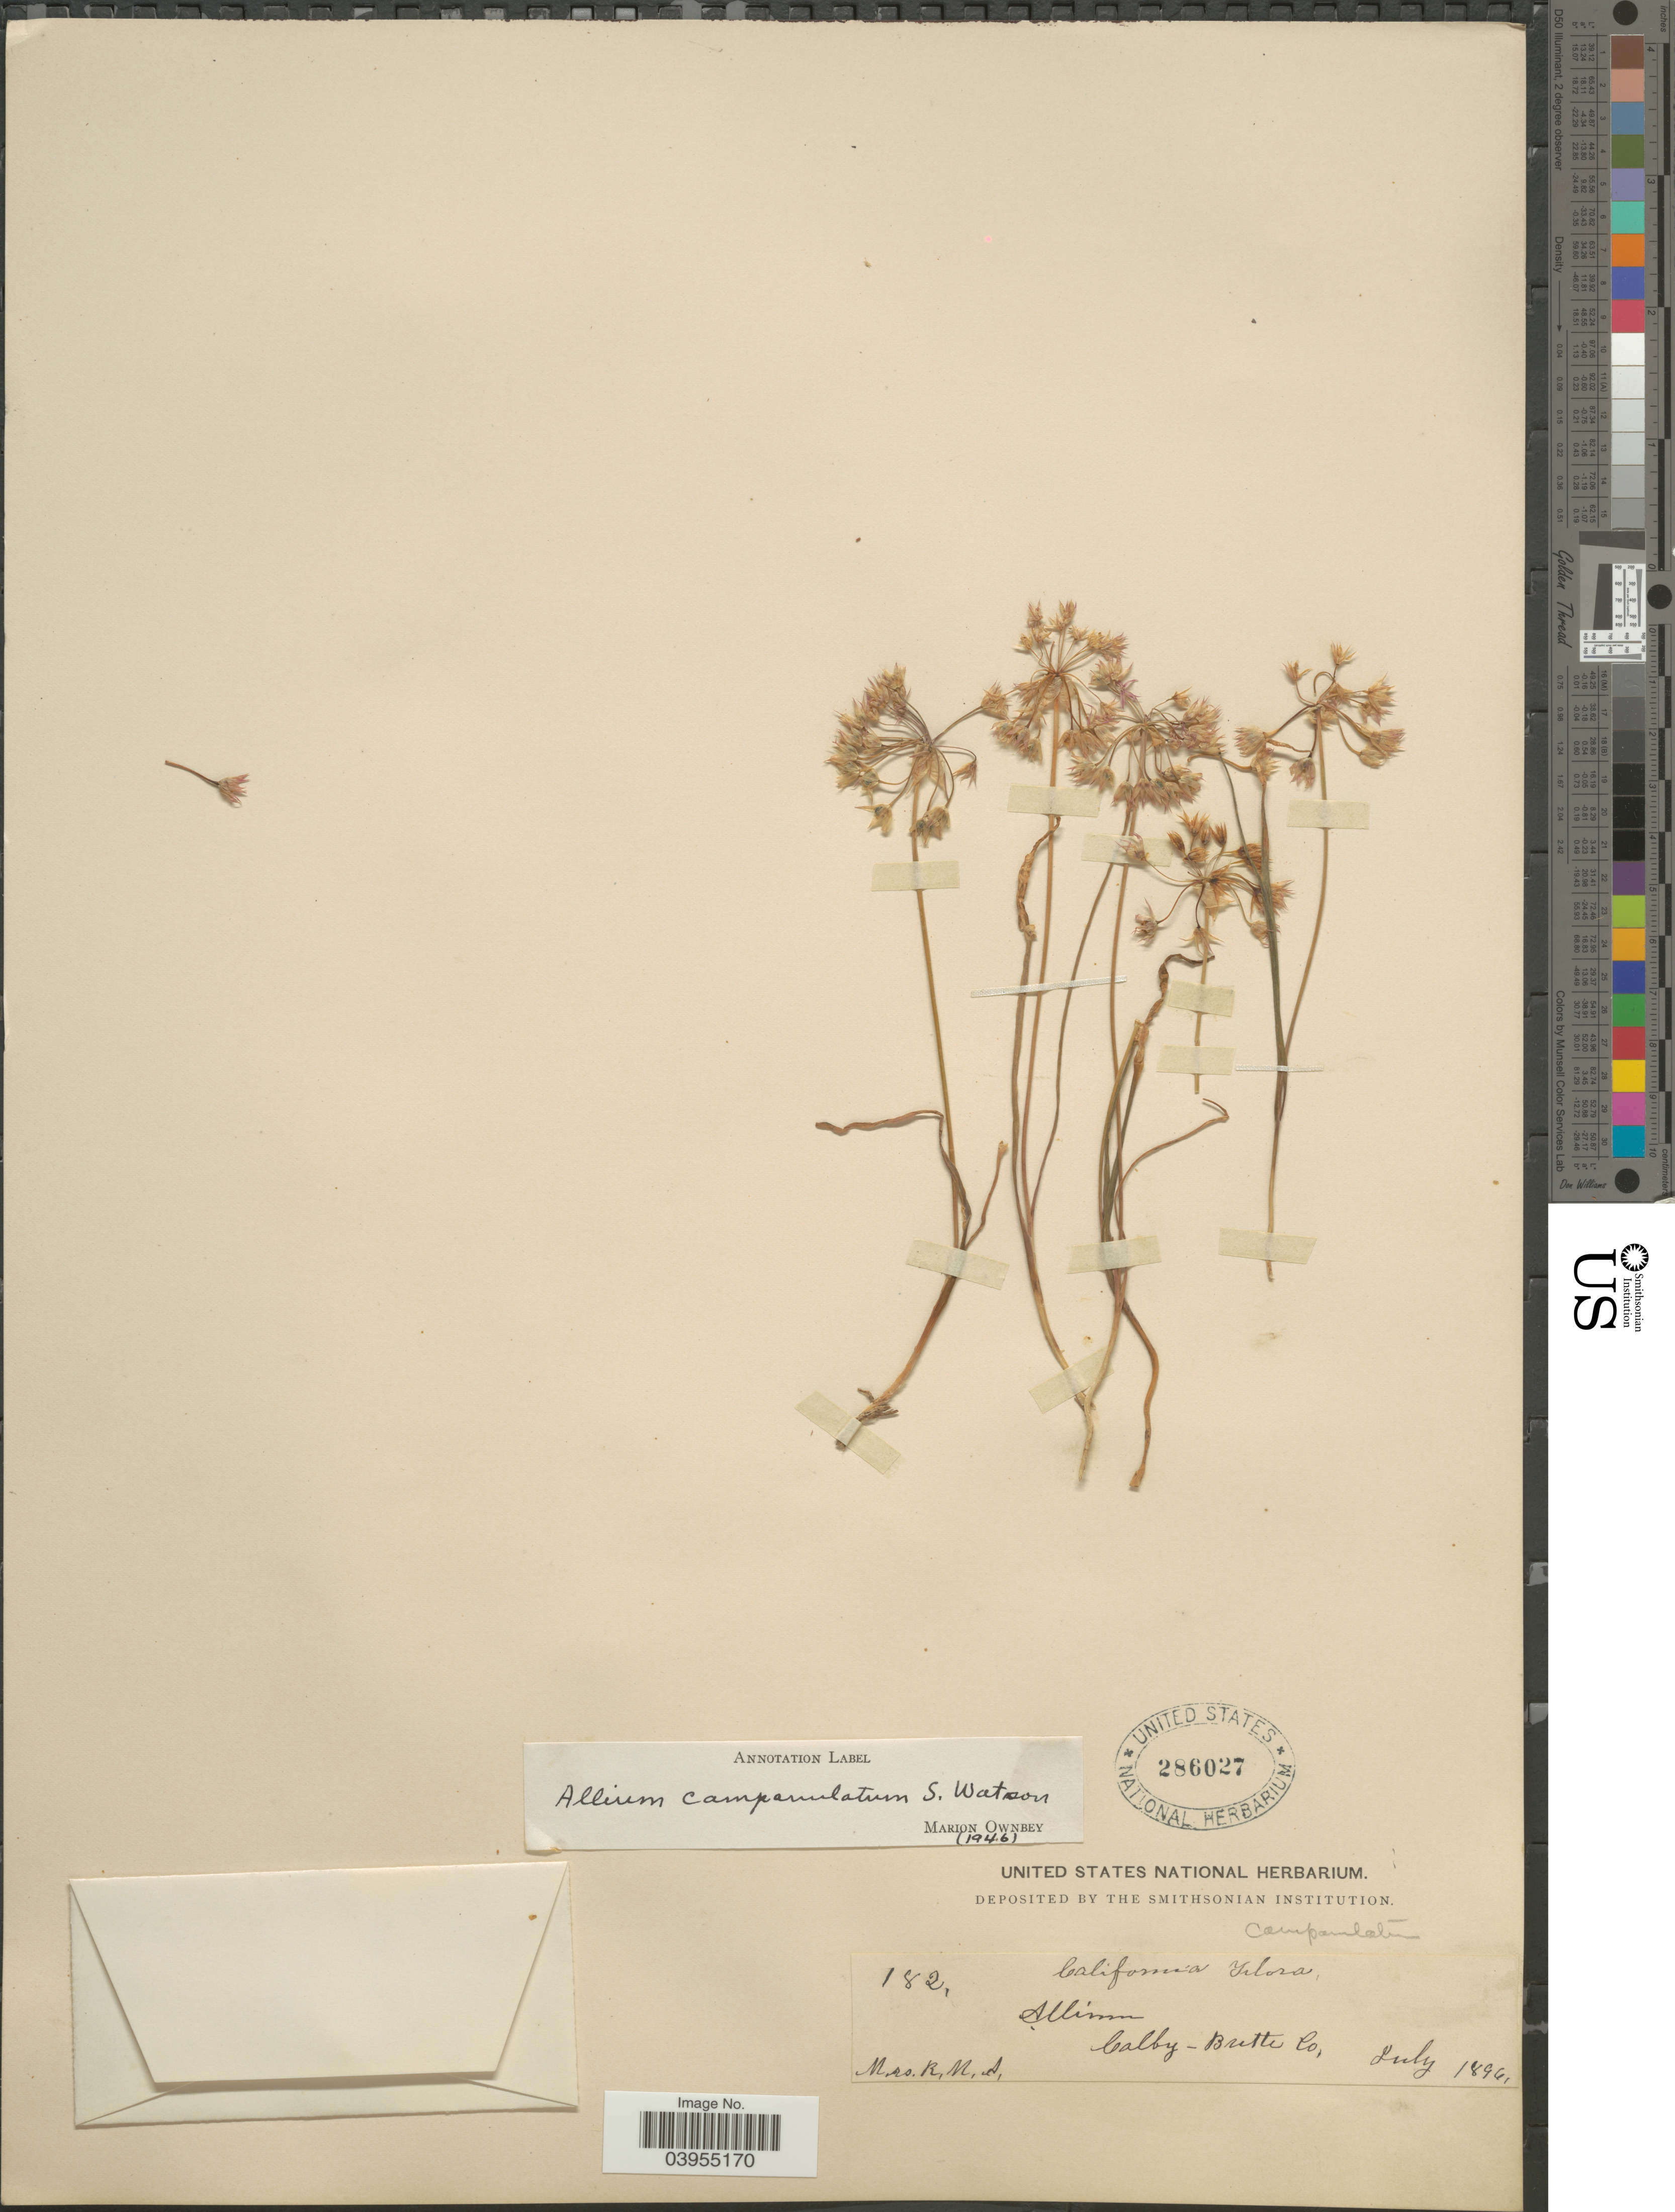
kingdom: Plantae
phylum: Tracheophyta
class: Liliopsida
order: Asparagales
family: Amaryllidaceae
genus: Allium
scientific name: Allium campanulatum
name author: S. Watson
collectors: R. M. A.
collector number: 182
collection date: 1896-07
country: United States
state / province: California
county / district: Butte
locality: Colby- Butte Co.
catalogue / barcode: US 286027